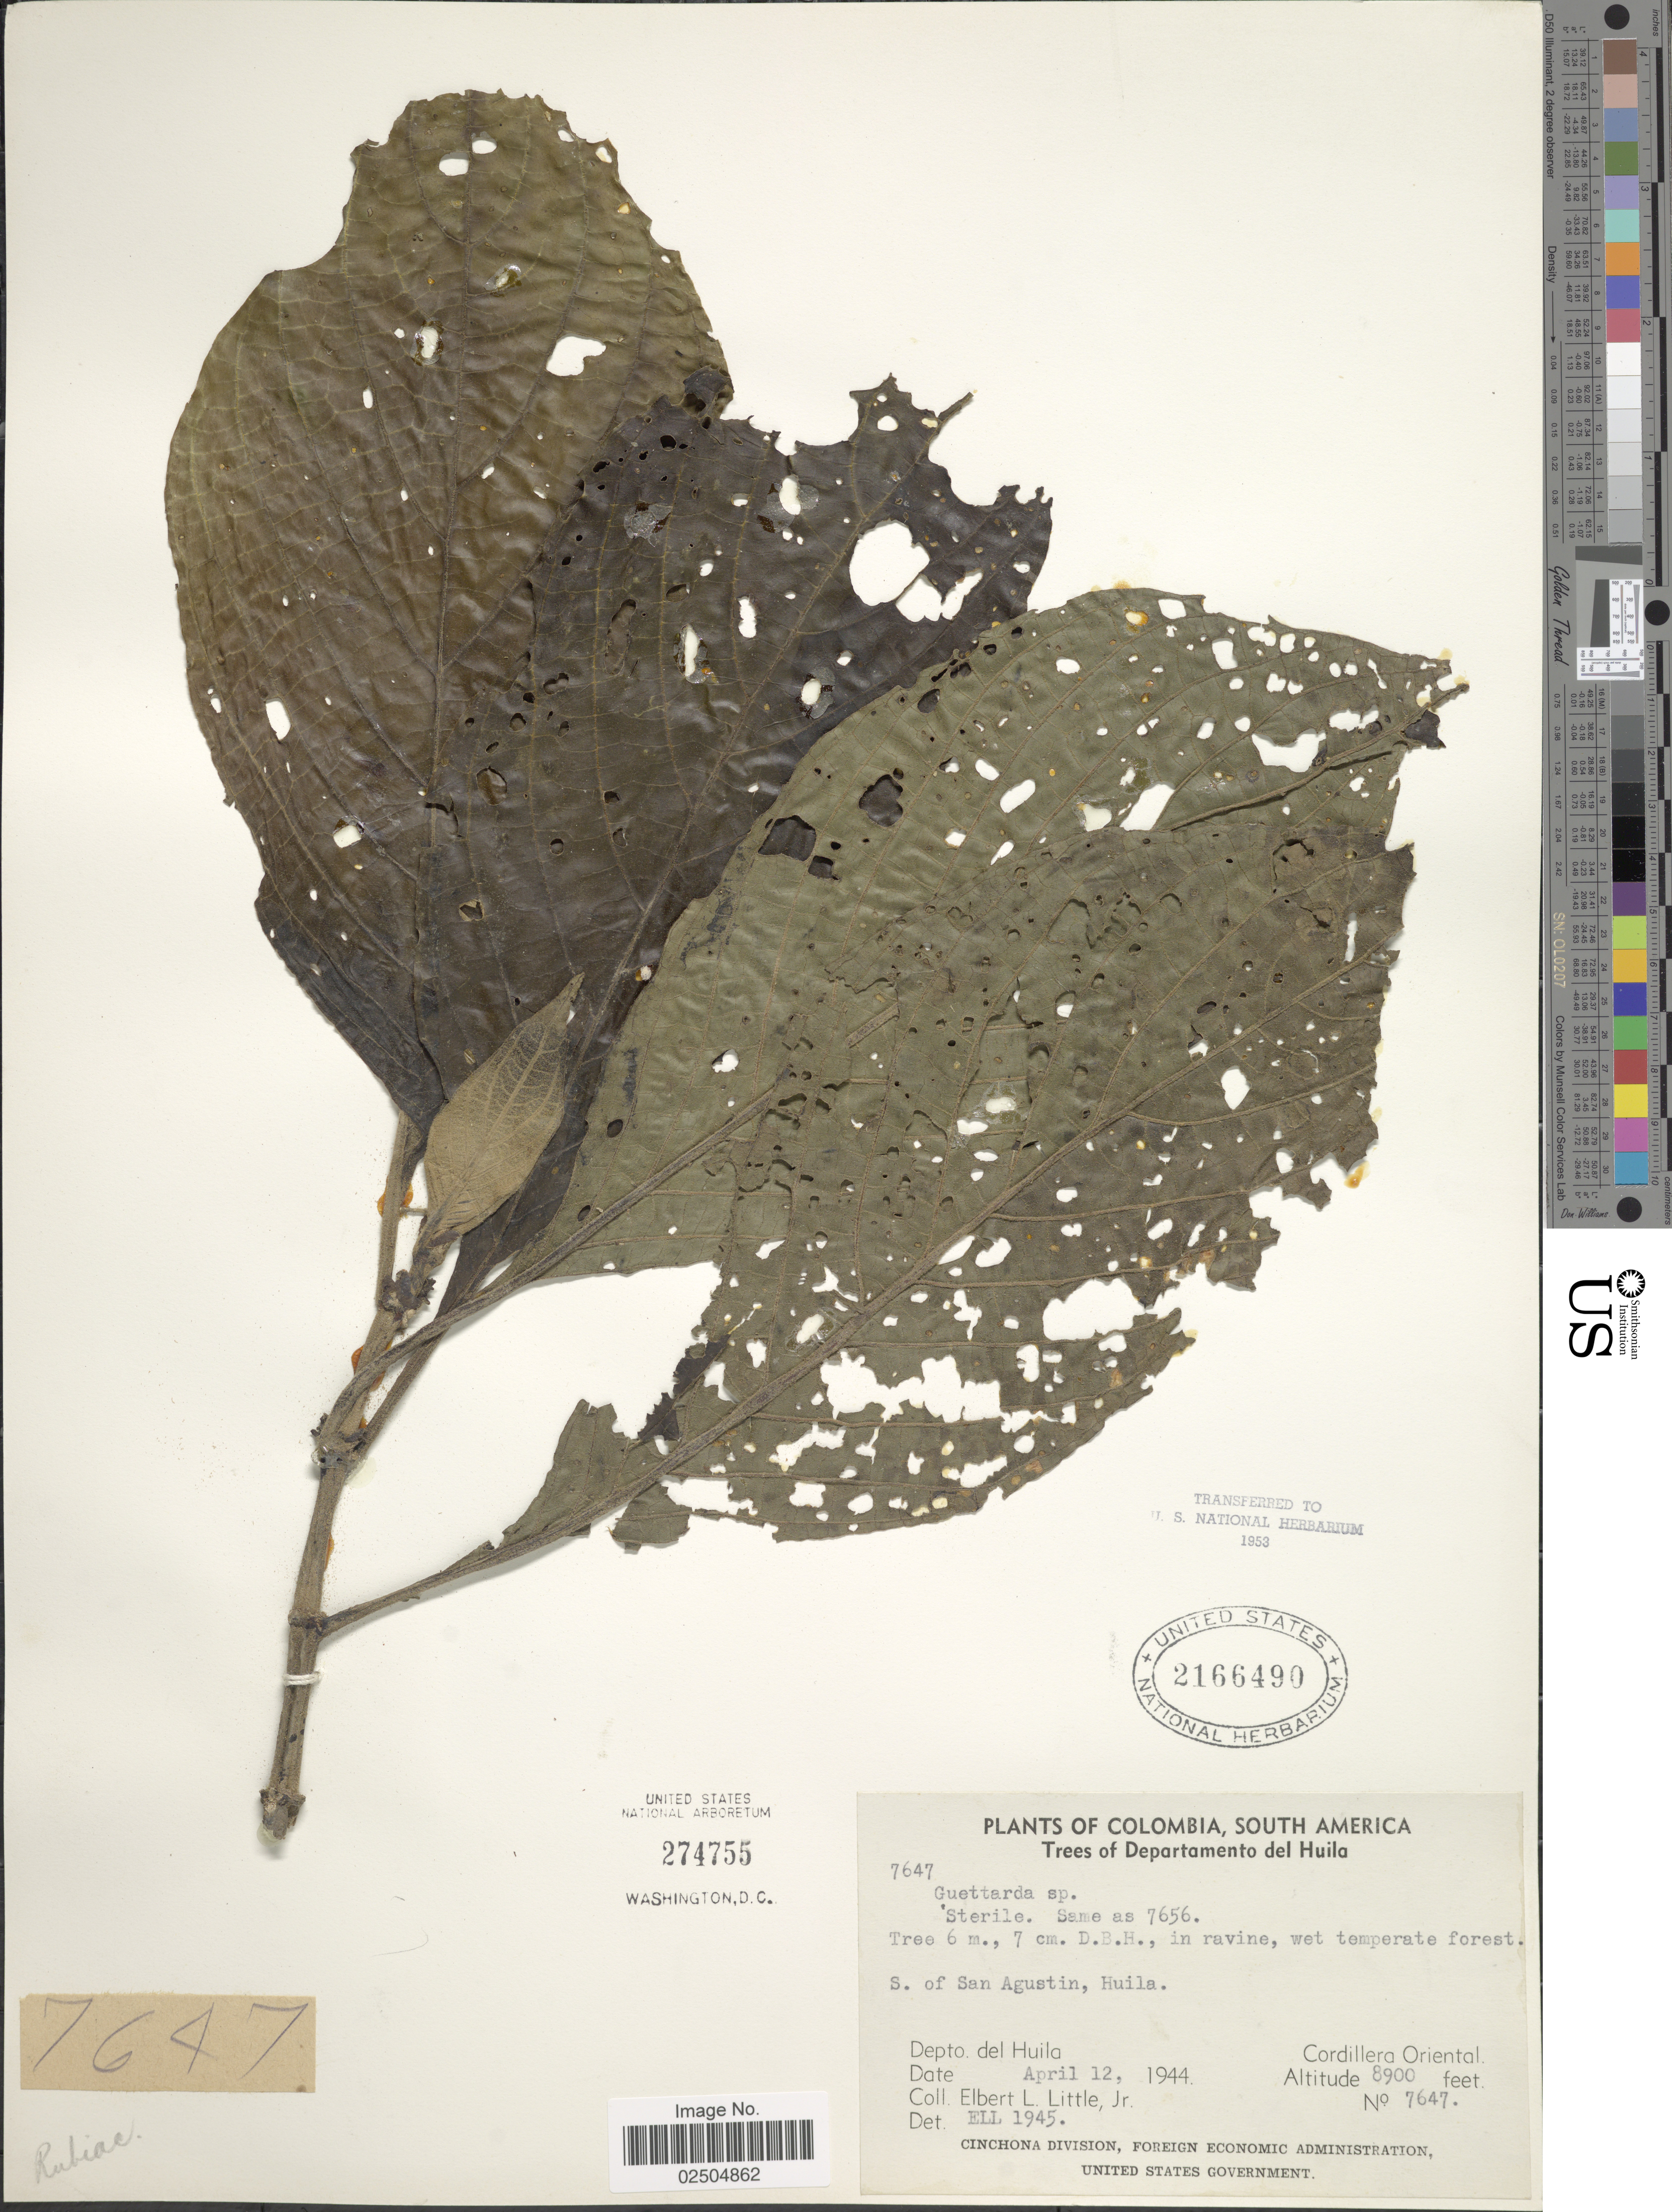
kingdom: Plantae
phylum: Tracheophyta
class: Magnoliopsida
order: Gentianales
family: Rubiaceae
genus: Guettarda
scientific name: Guettarda sp.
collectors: E. L. Little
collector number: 7647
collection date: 1944-04-12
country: Colombia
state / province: Huila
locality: Departamento del Huila, S. of San Agustin, Huila, Cordillera Oriental, Dept. del Huila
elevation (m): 2713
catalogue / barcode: US 2166490